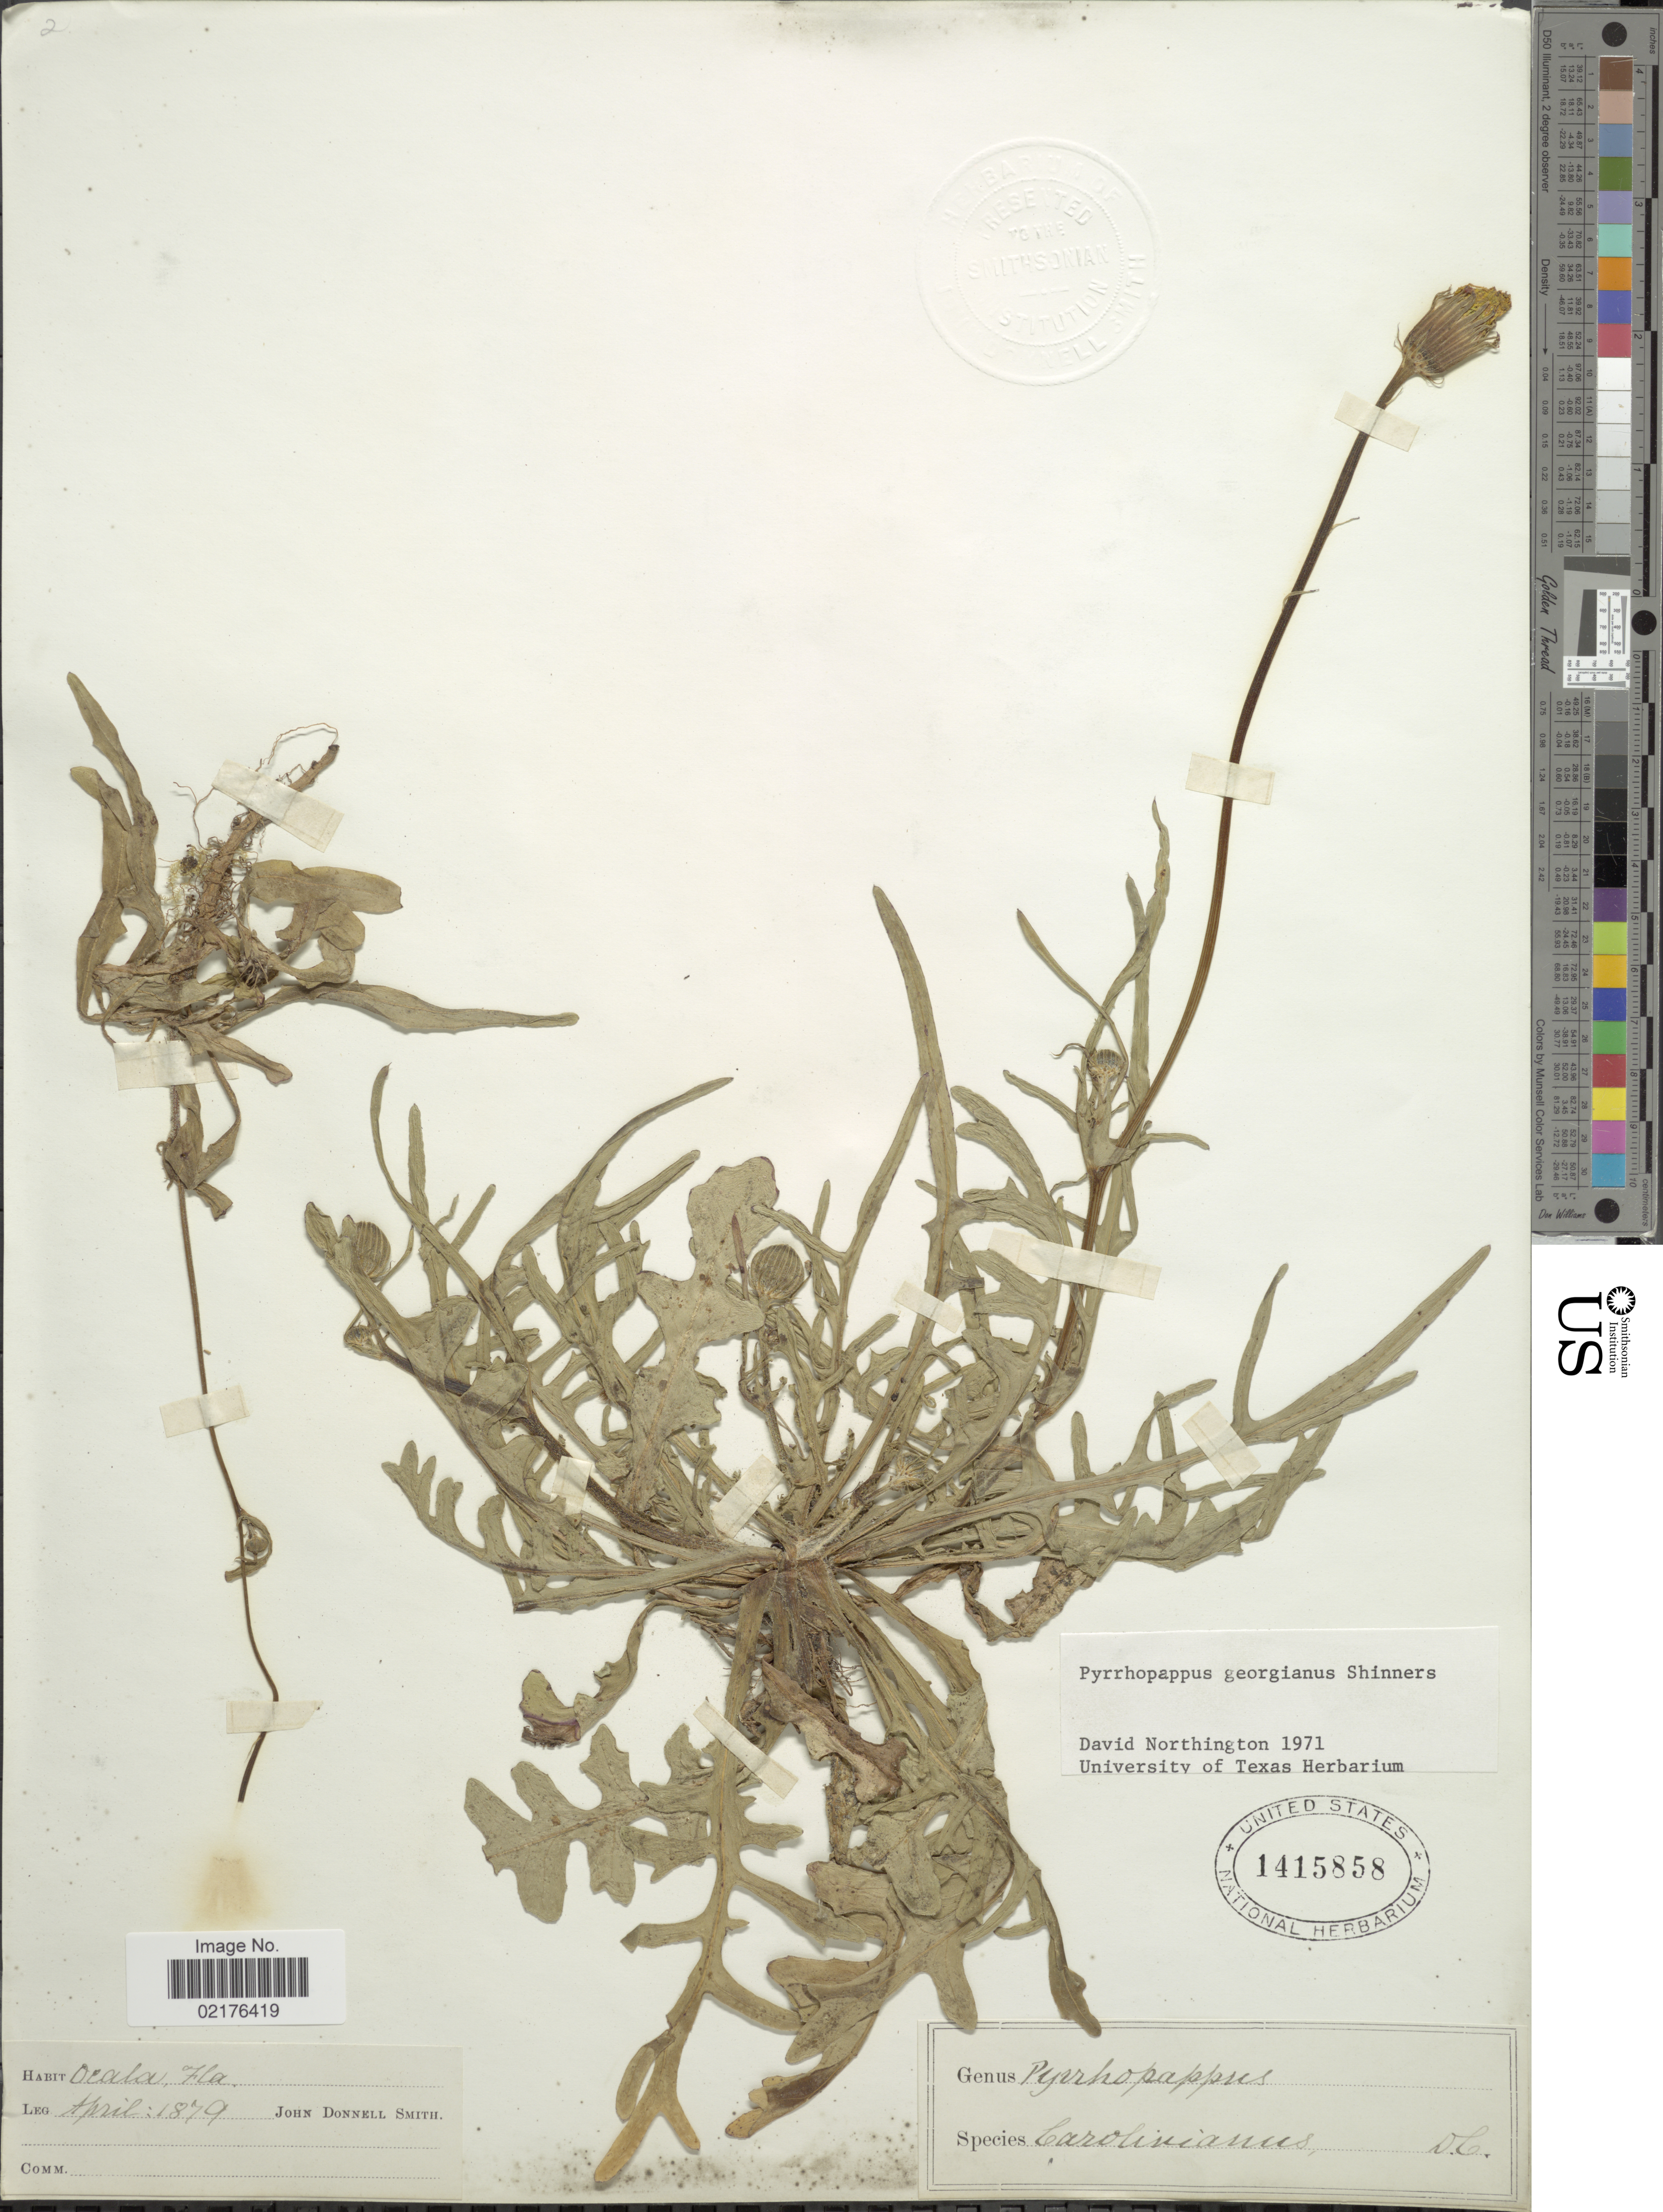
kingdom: Plantae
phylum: Tracheophyta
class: Magnoliopsida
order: Asterales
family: Asteraceae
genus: Pyrrhopappus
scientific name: Pyrrhopappus carolinianus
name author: (Walter) DC.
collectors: J. Donnell Smith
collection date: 1879-04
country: United States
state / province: Florida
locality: Ocala, Fla.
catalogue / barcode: US 1415858